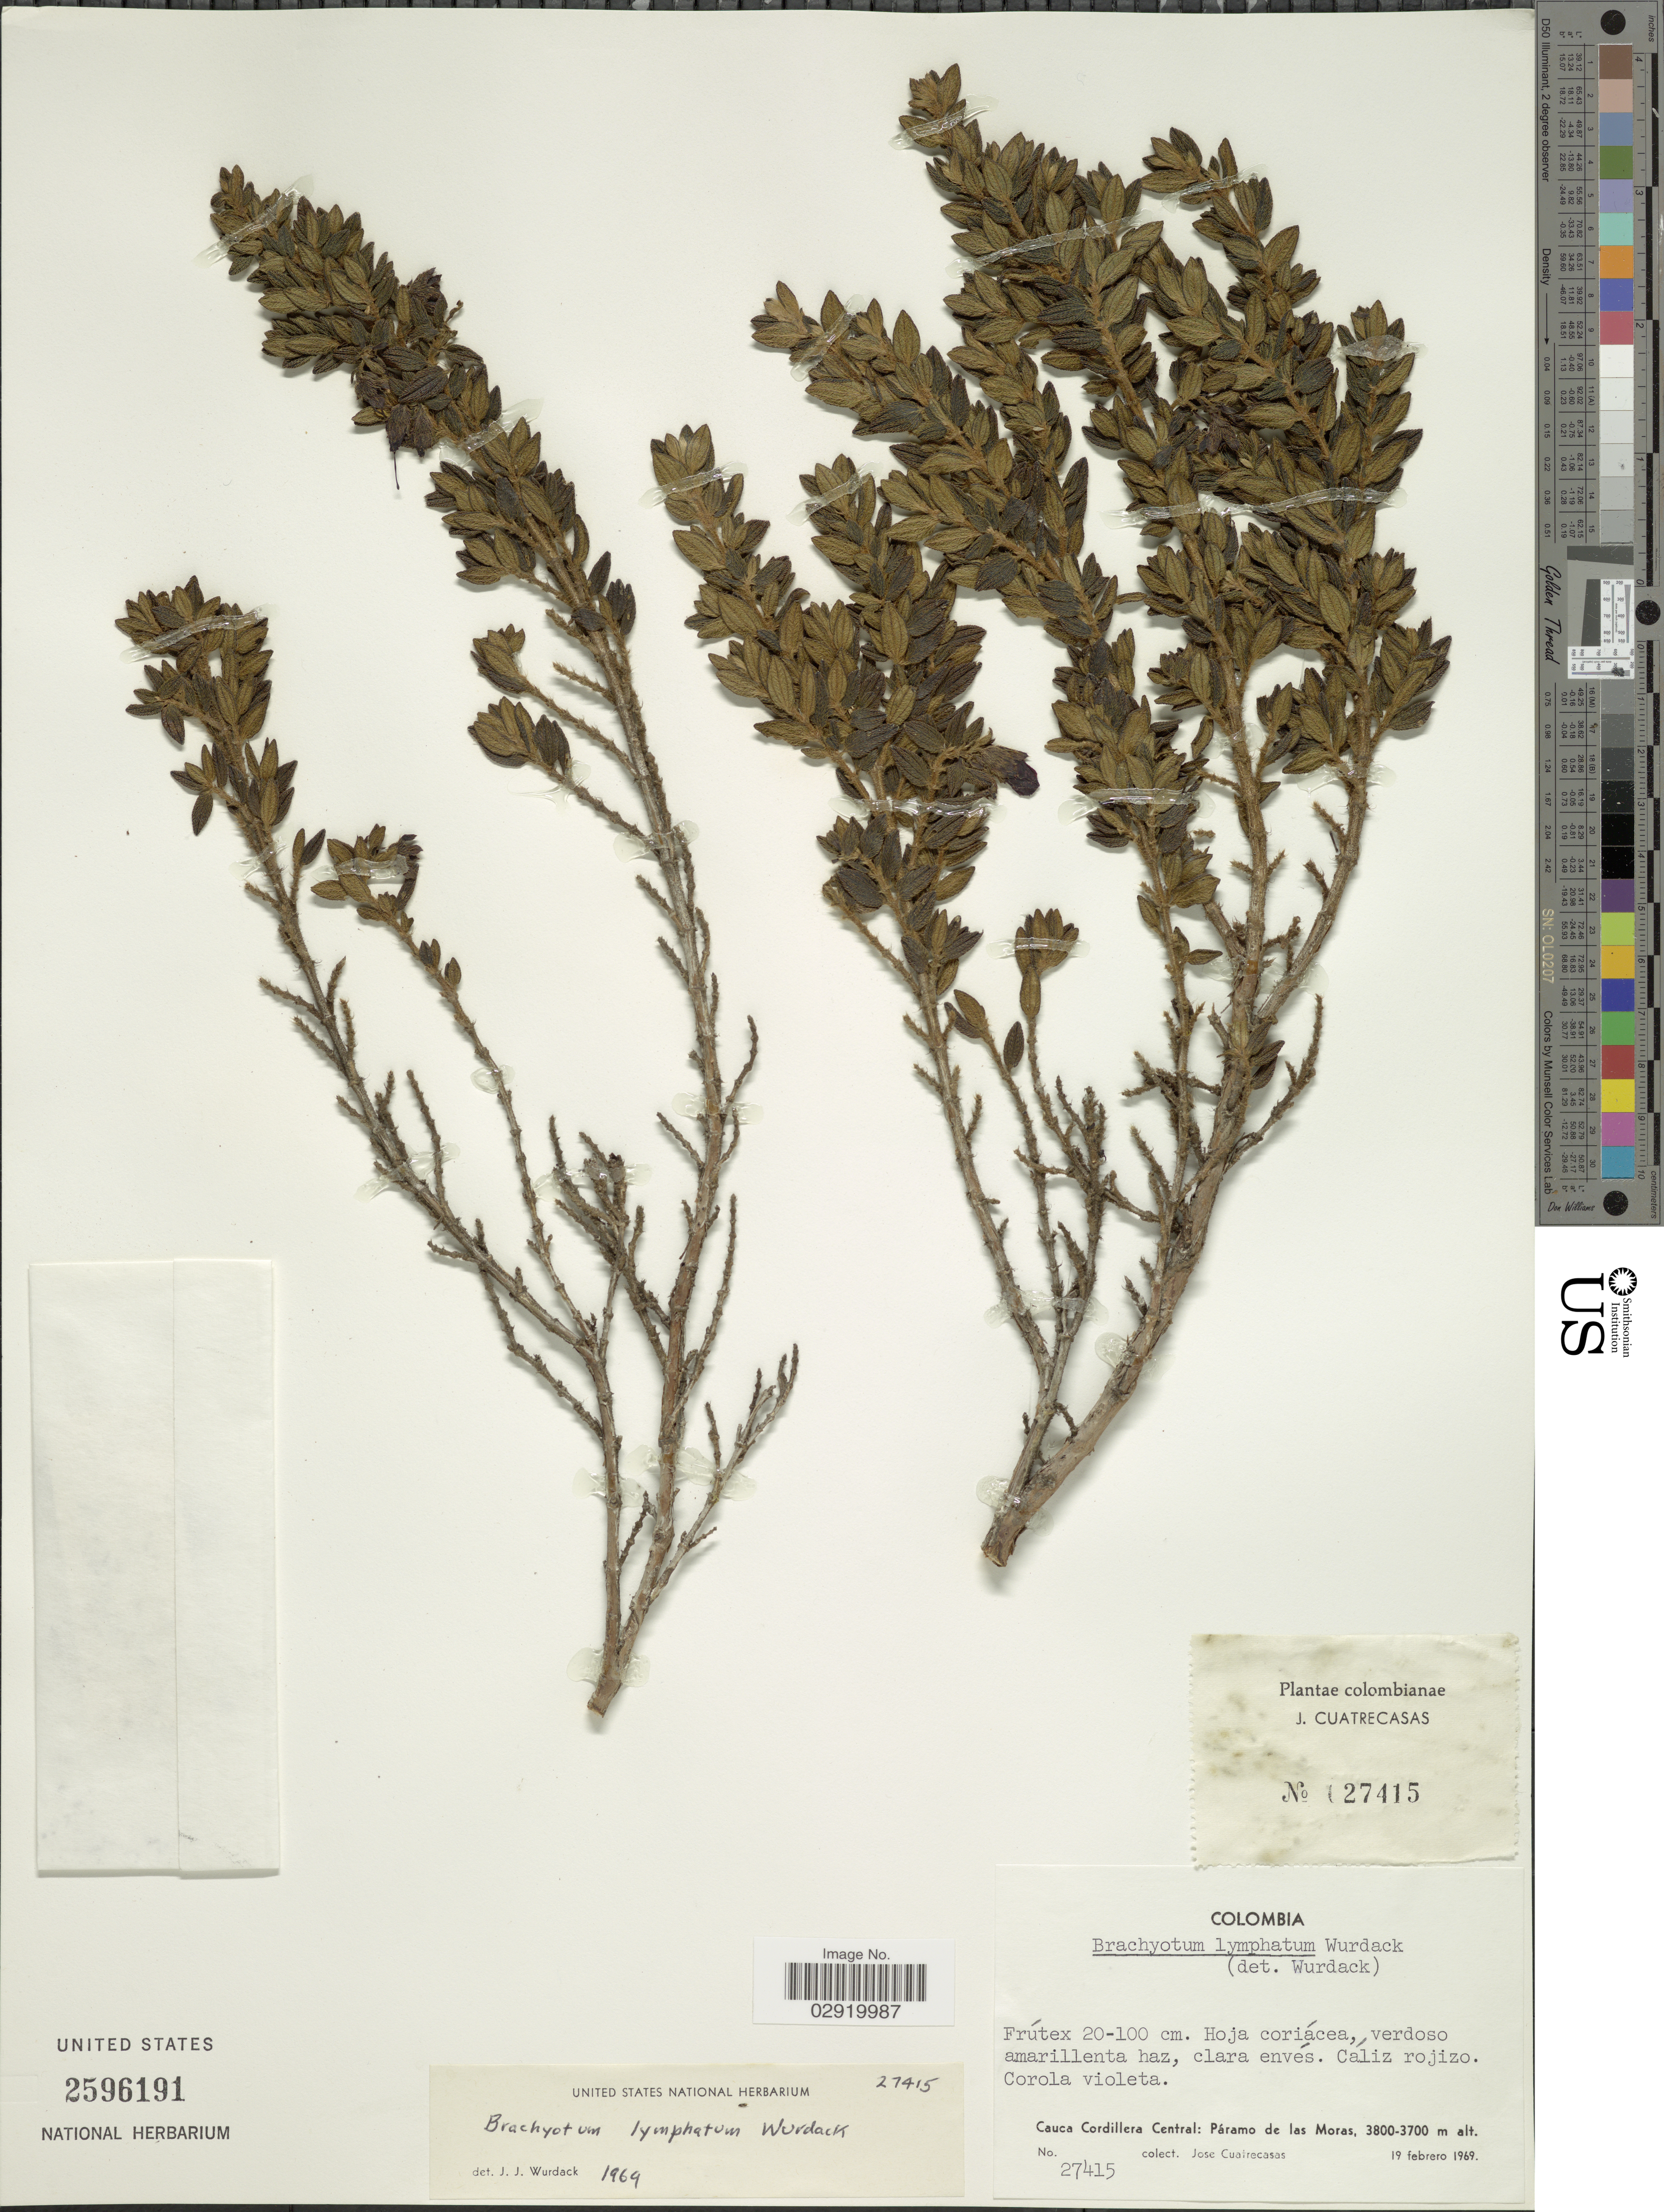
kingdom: Plantae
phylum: Tracheophyta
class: Magnoliopsida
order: Myrtales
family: Melastomataceae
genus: Brachyotum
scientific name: Brachyotum lymphatum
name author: Wurdack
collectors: J. Cuatrecasas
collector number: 27415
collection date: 1969-02-19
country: Colombia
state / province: Cauca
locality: Cauca Cordillera Central: Páramo de las Moras.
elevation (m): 3700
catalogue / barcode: US 2596191